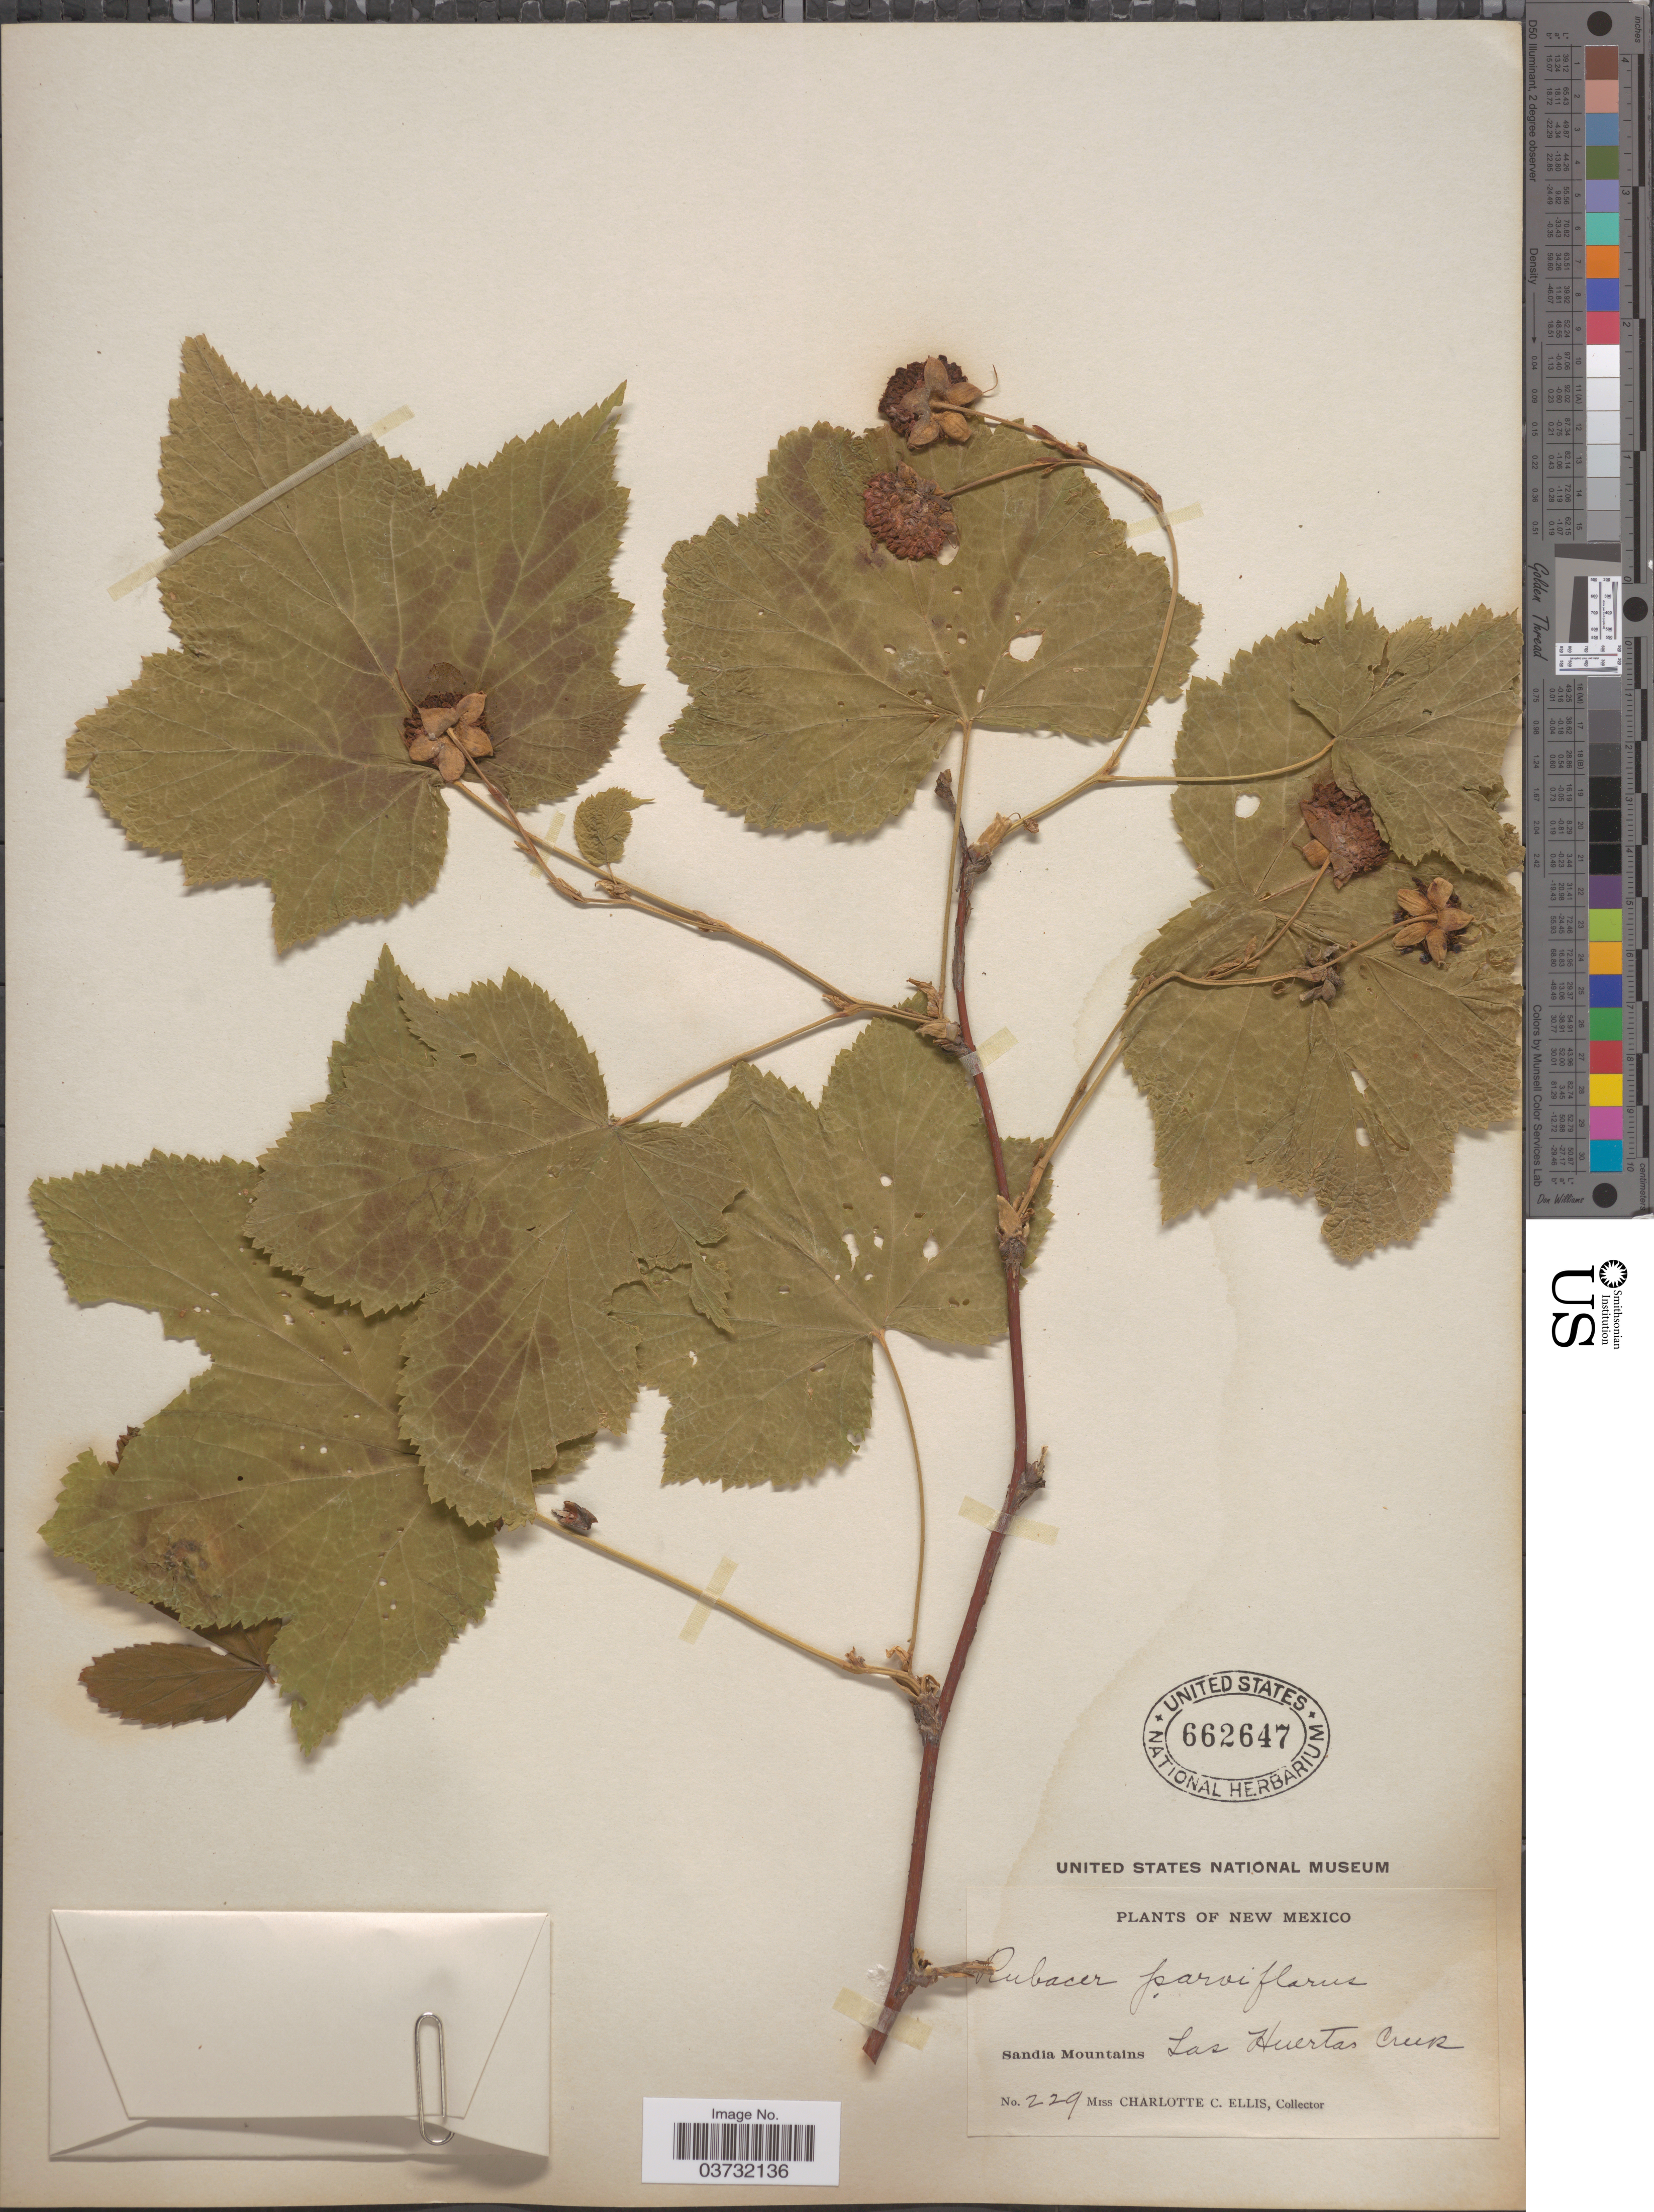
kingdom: Plantae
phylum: Tracheophyta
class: Magnoliopsida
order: Rosales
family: Rosaceae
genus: Rubus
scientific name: Rubus parviflorus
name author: Nutt.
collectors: C. C. Ellis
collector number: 229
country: United States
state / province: New Mexico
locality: Sandia Mountains, Las Huertas Creek.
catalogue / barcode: US 662647